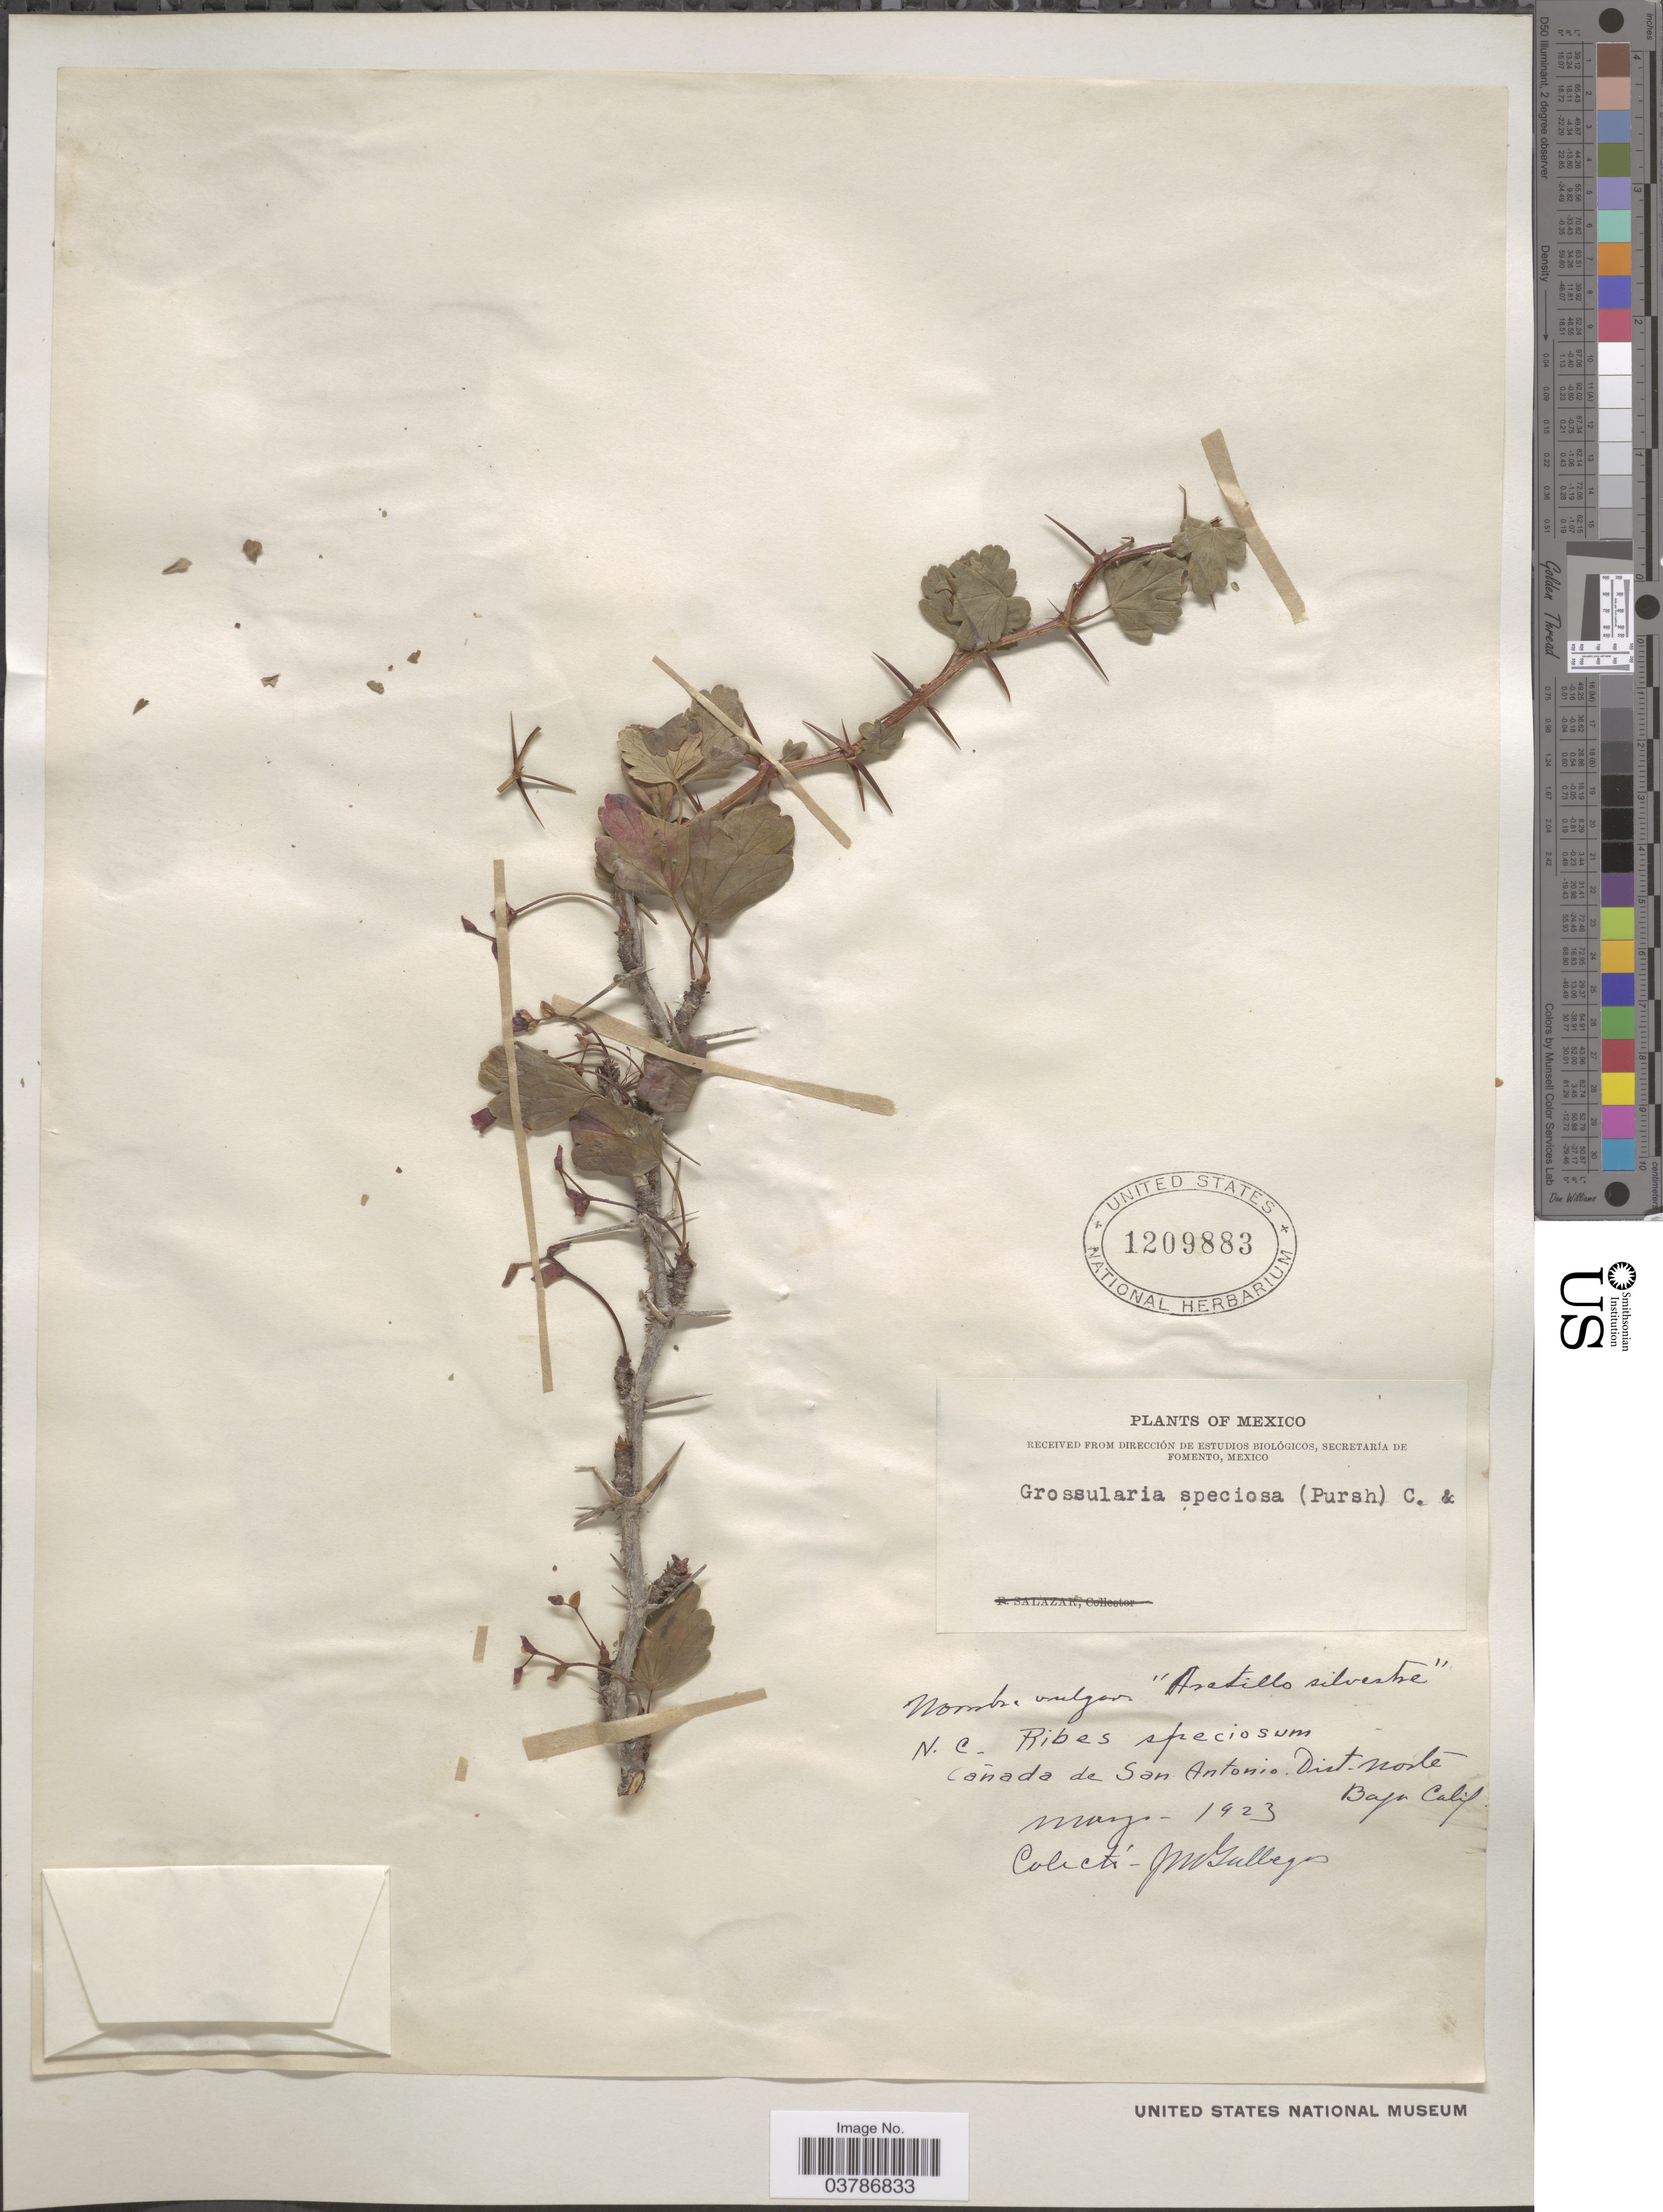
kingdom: Plantae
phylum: Tracheophyta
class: Magnoliopsida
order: Saxifragales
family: Grossulariaceae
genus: Ribes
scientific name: Ribes speciosum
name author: Pursh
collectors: J. Gullege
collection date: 1923-05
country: Mexico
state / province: Baja California Norte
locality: Cañada de San Antonio. Dist. Norte Baja Calif.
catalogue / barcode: US 1209883